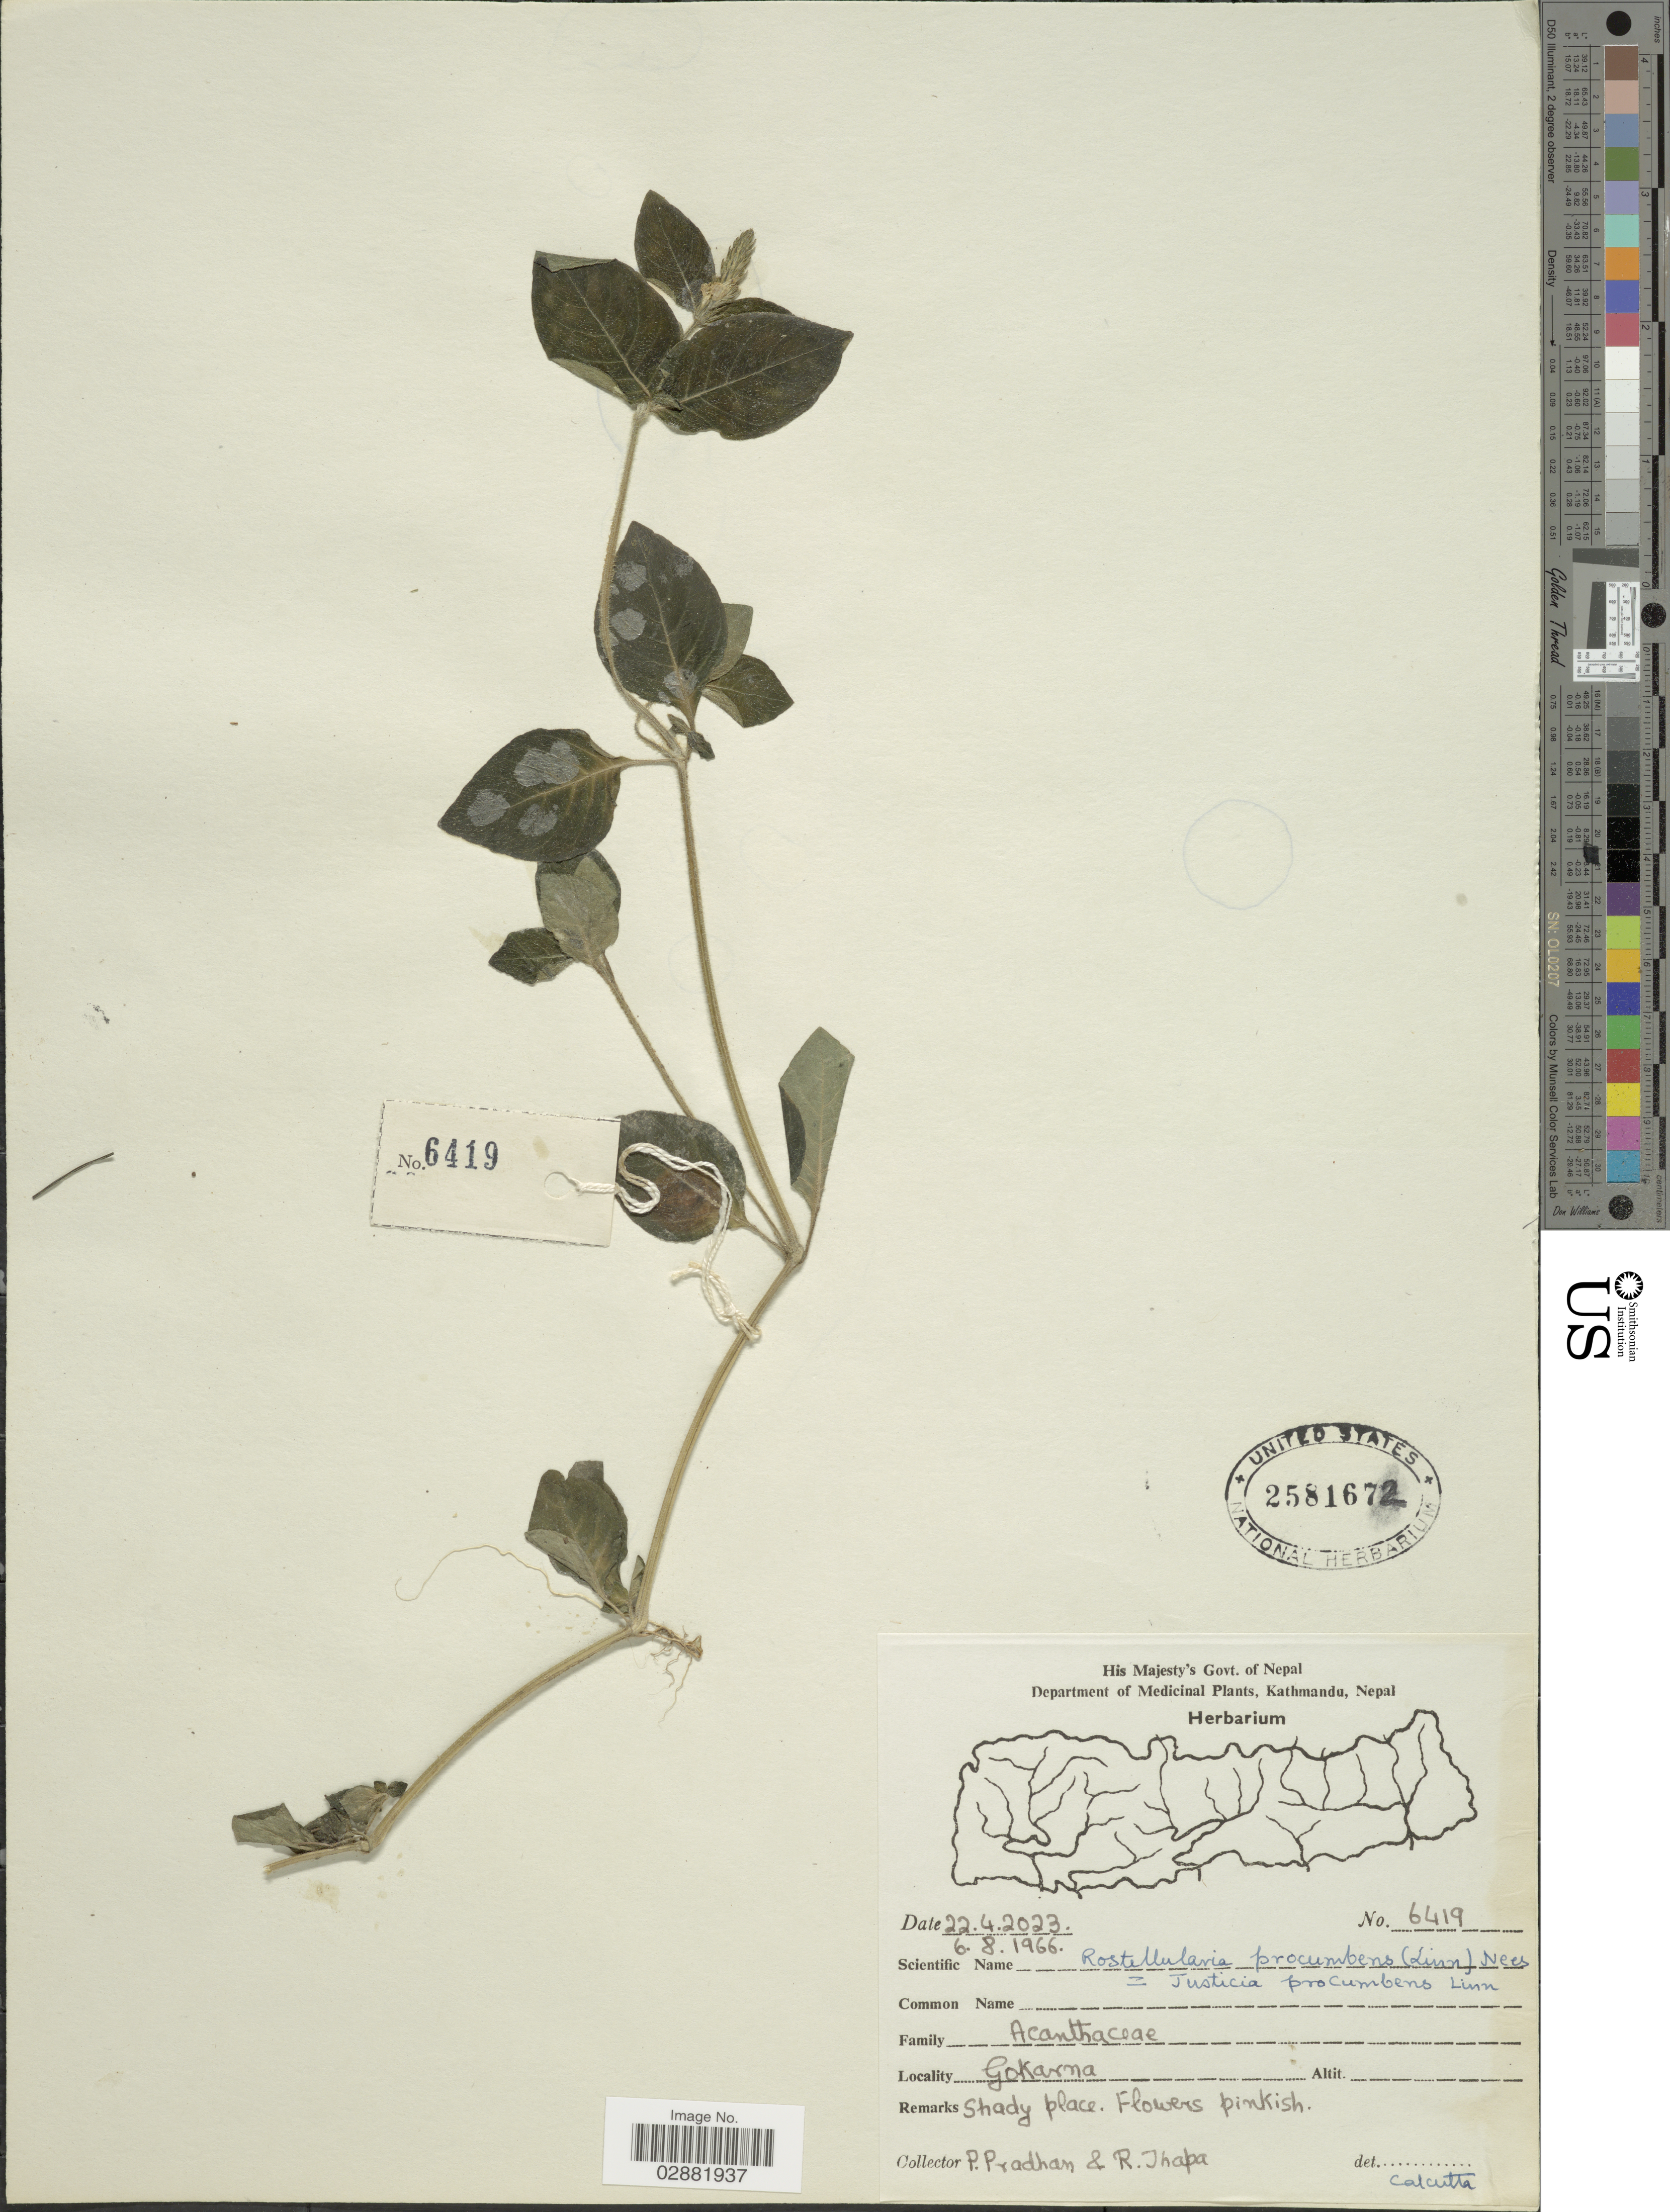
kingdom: Plantae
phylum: Tracheophyta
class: Magnoliopsida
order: Lamiales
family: Acanthaceae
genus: Justicia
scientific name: Justicia procumbens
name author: L.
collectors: P. Pradhan & R. Thapa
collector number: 6419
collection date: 1966-08-06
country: Nepal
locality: Gokarna.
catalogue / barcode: US 2581672